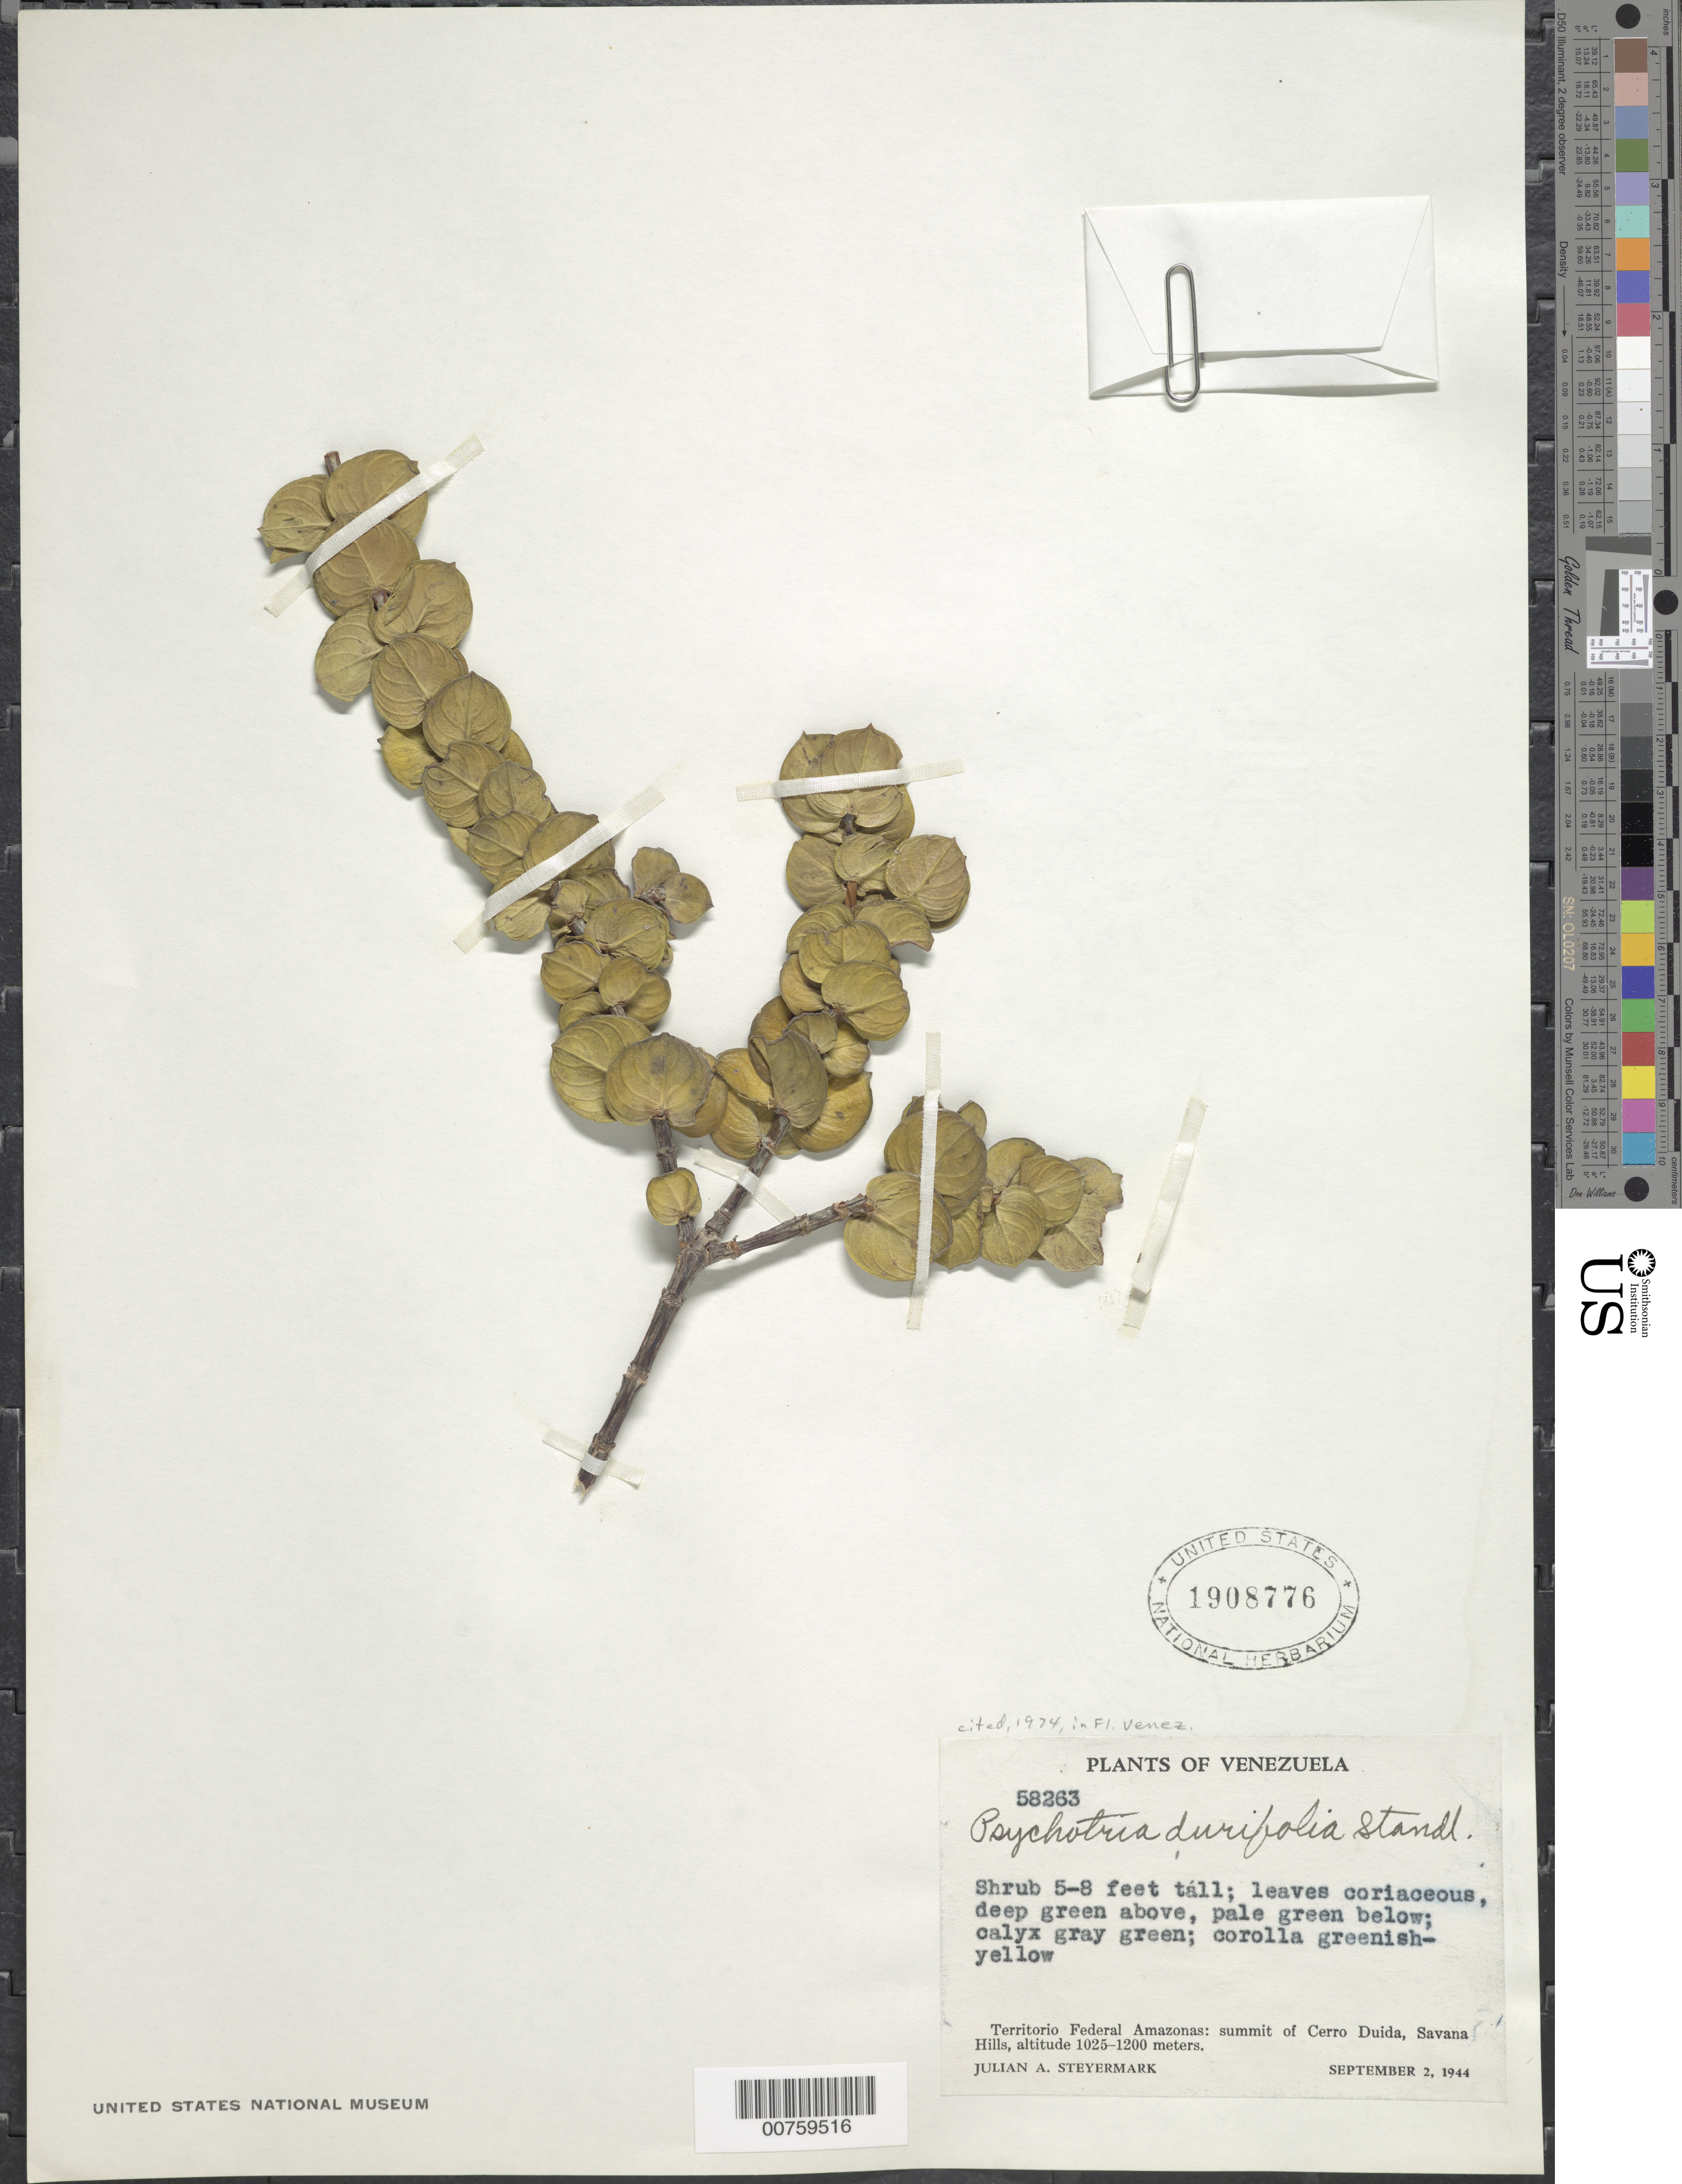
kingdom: Plantae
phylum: Tracheophyta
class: Magnoliopsida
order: Gentianales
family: Rubiaceae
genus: Psychotria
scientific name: Psychotria durifolia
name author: Standl.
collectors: J. Steyermark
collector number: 58263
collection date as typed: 2-Sep-44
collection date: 1944-09-02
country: Venezuela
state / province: Amazonas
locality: Cerro Duida, summit, Caño Negro, Savanna Hills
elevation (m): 1025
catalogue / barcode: US 1908776